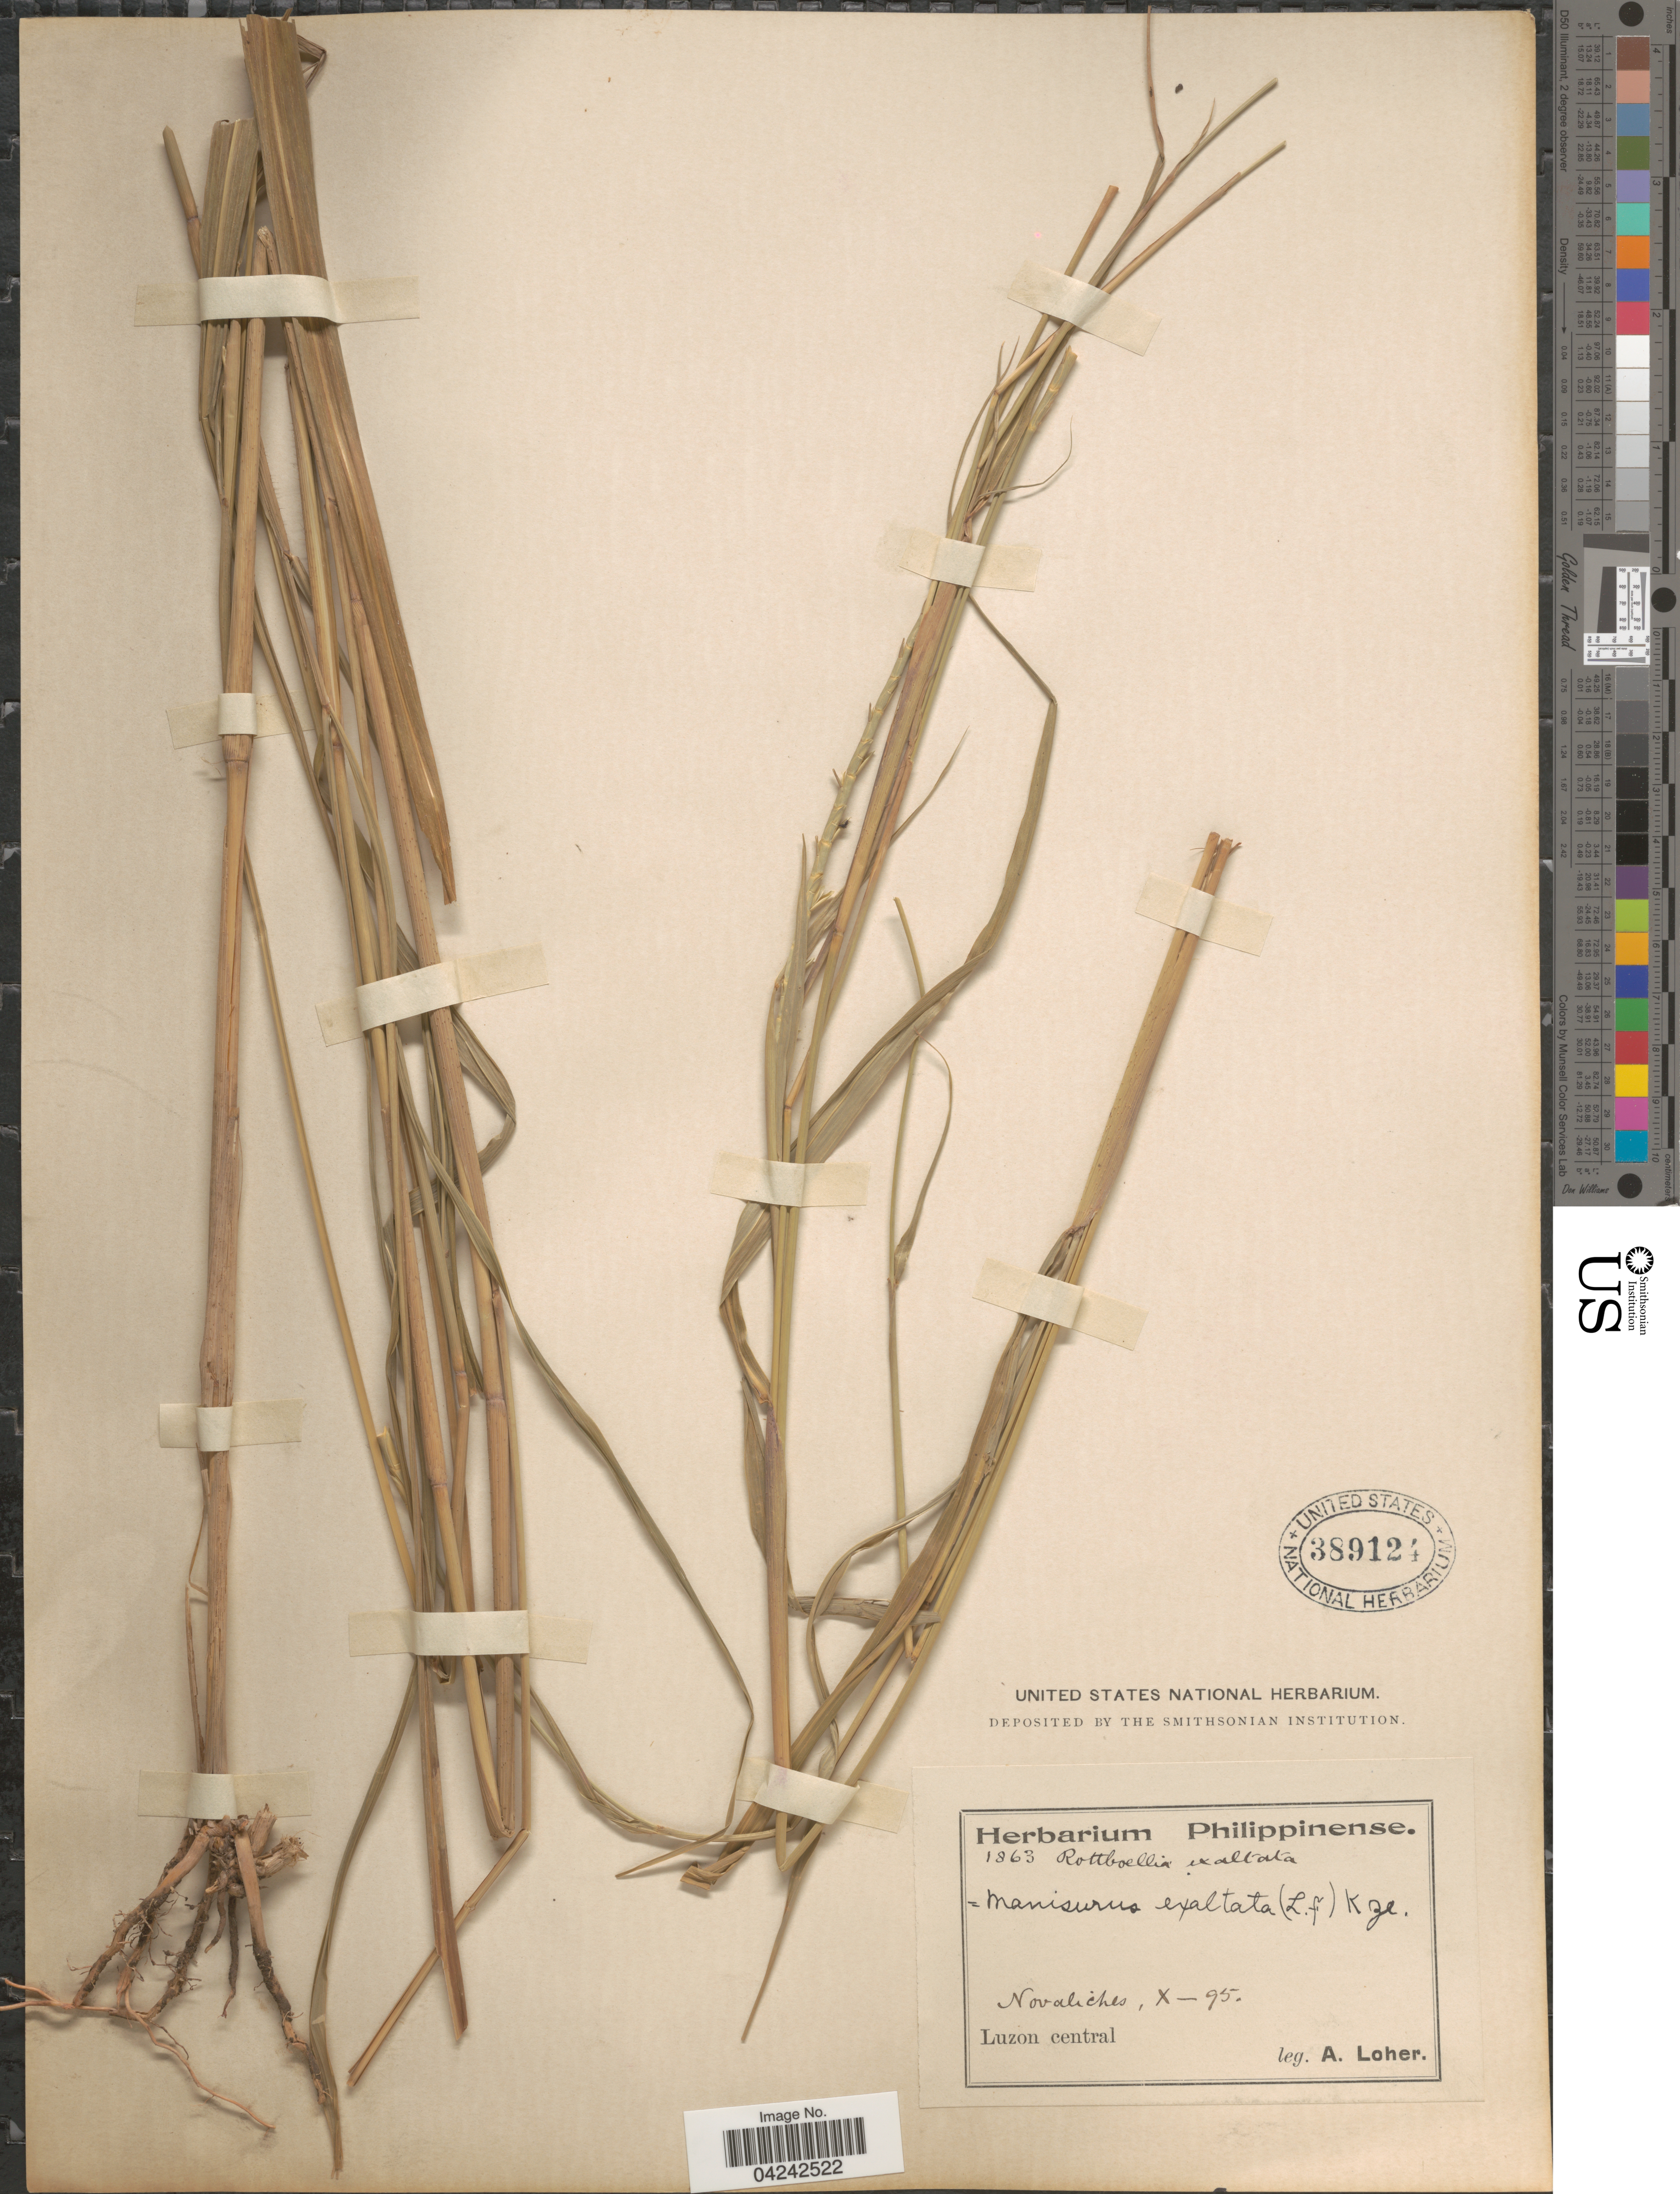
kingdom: Plantae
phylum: Tracheophyta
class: Liliopsida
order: Poales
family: Poaceae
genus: Rottboellia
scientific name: Rottboellia cochinchinensis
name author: (Lour.) Clayton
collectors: A. Loher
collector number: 1863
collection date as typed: Transcribed d/m/y: /10/95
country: Philippines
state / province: Central Luzon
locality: Novaliches. Luzon central.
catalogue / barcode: US 389124